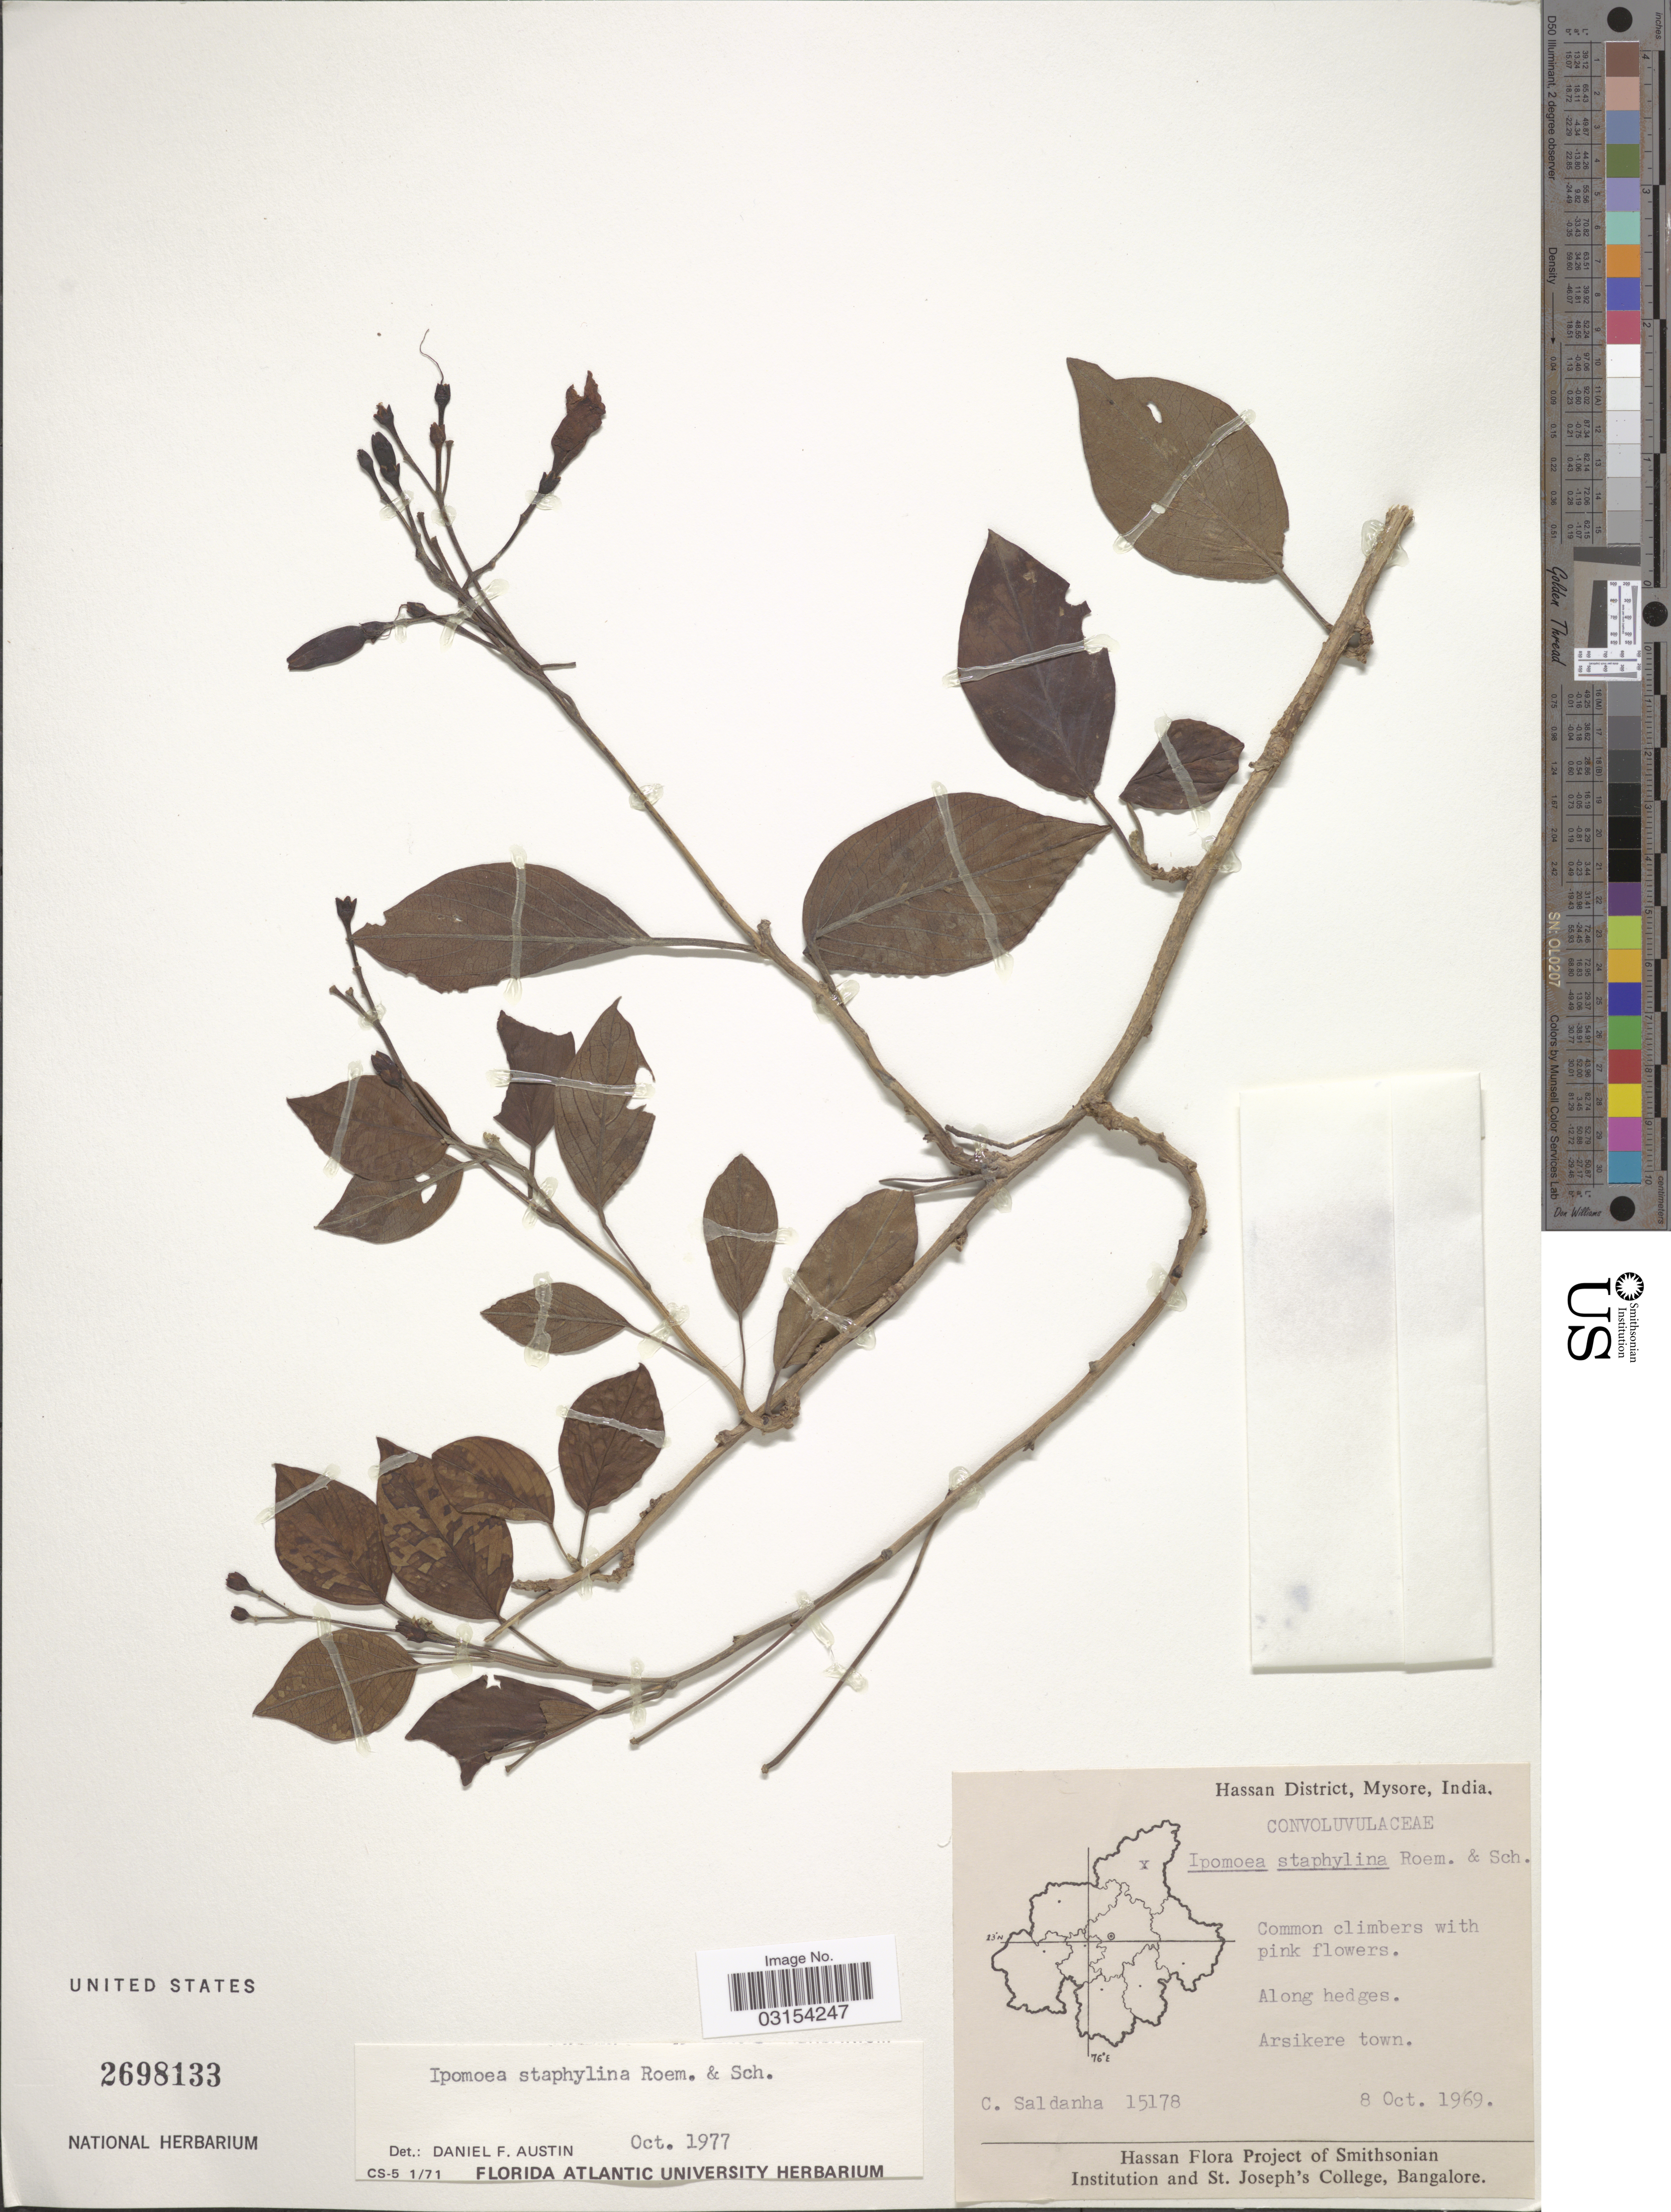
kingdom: Plantae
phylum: Tracheophyta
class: Magnoliopsida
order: Solanales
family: Convolvulaceae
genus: Ipomoea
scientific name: Ipomoea staphylina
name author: Roem. & Schult.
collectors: C. Saldanha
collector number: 15178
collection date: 1969-10-08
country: India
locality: Hassan District, Mysore, India, Along hedges, Arsikere town.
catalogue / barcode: US 2698133